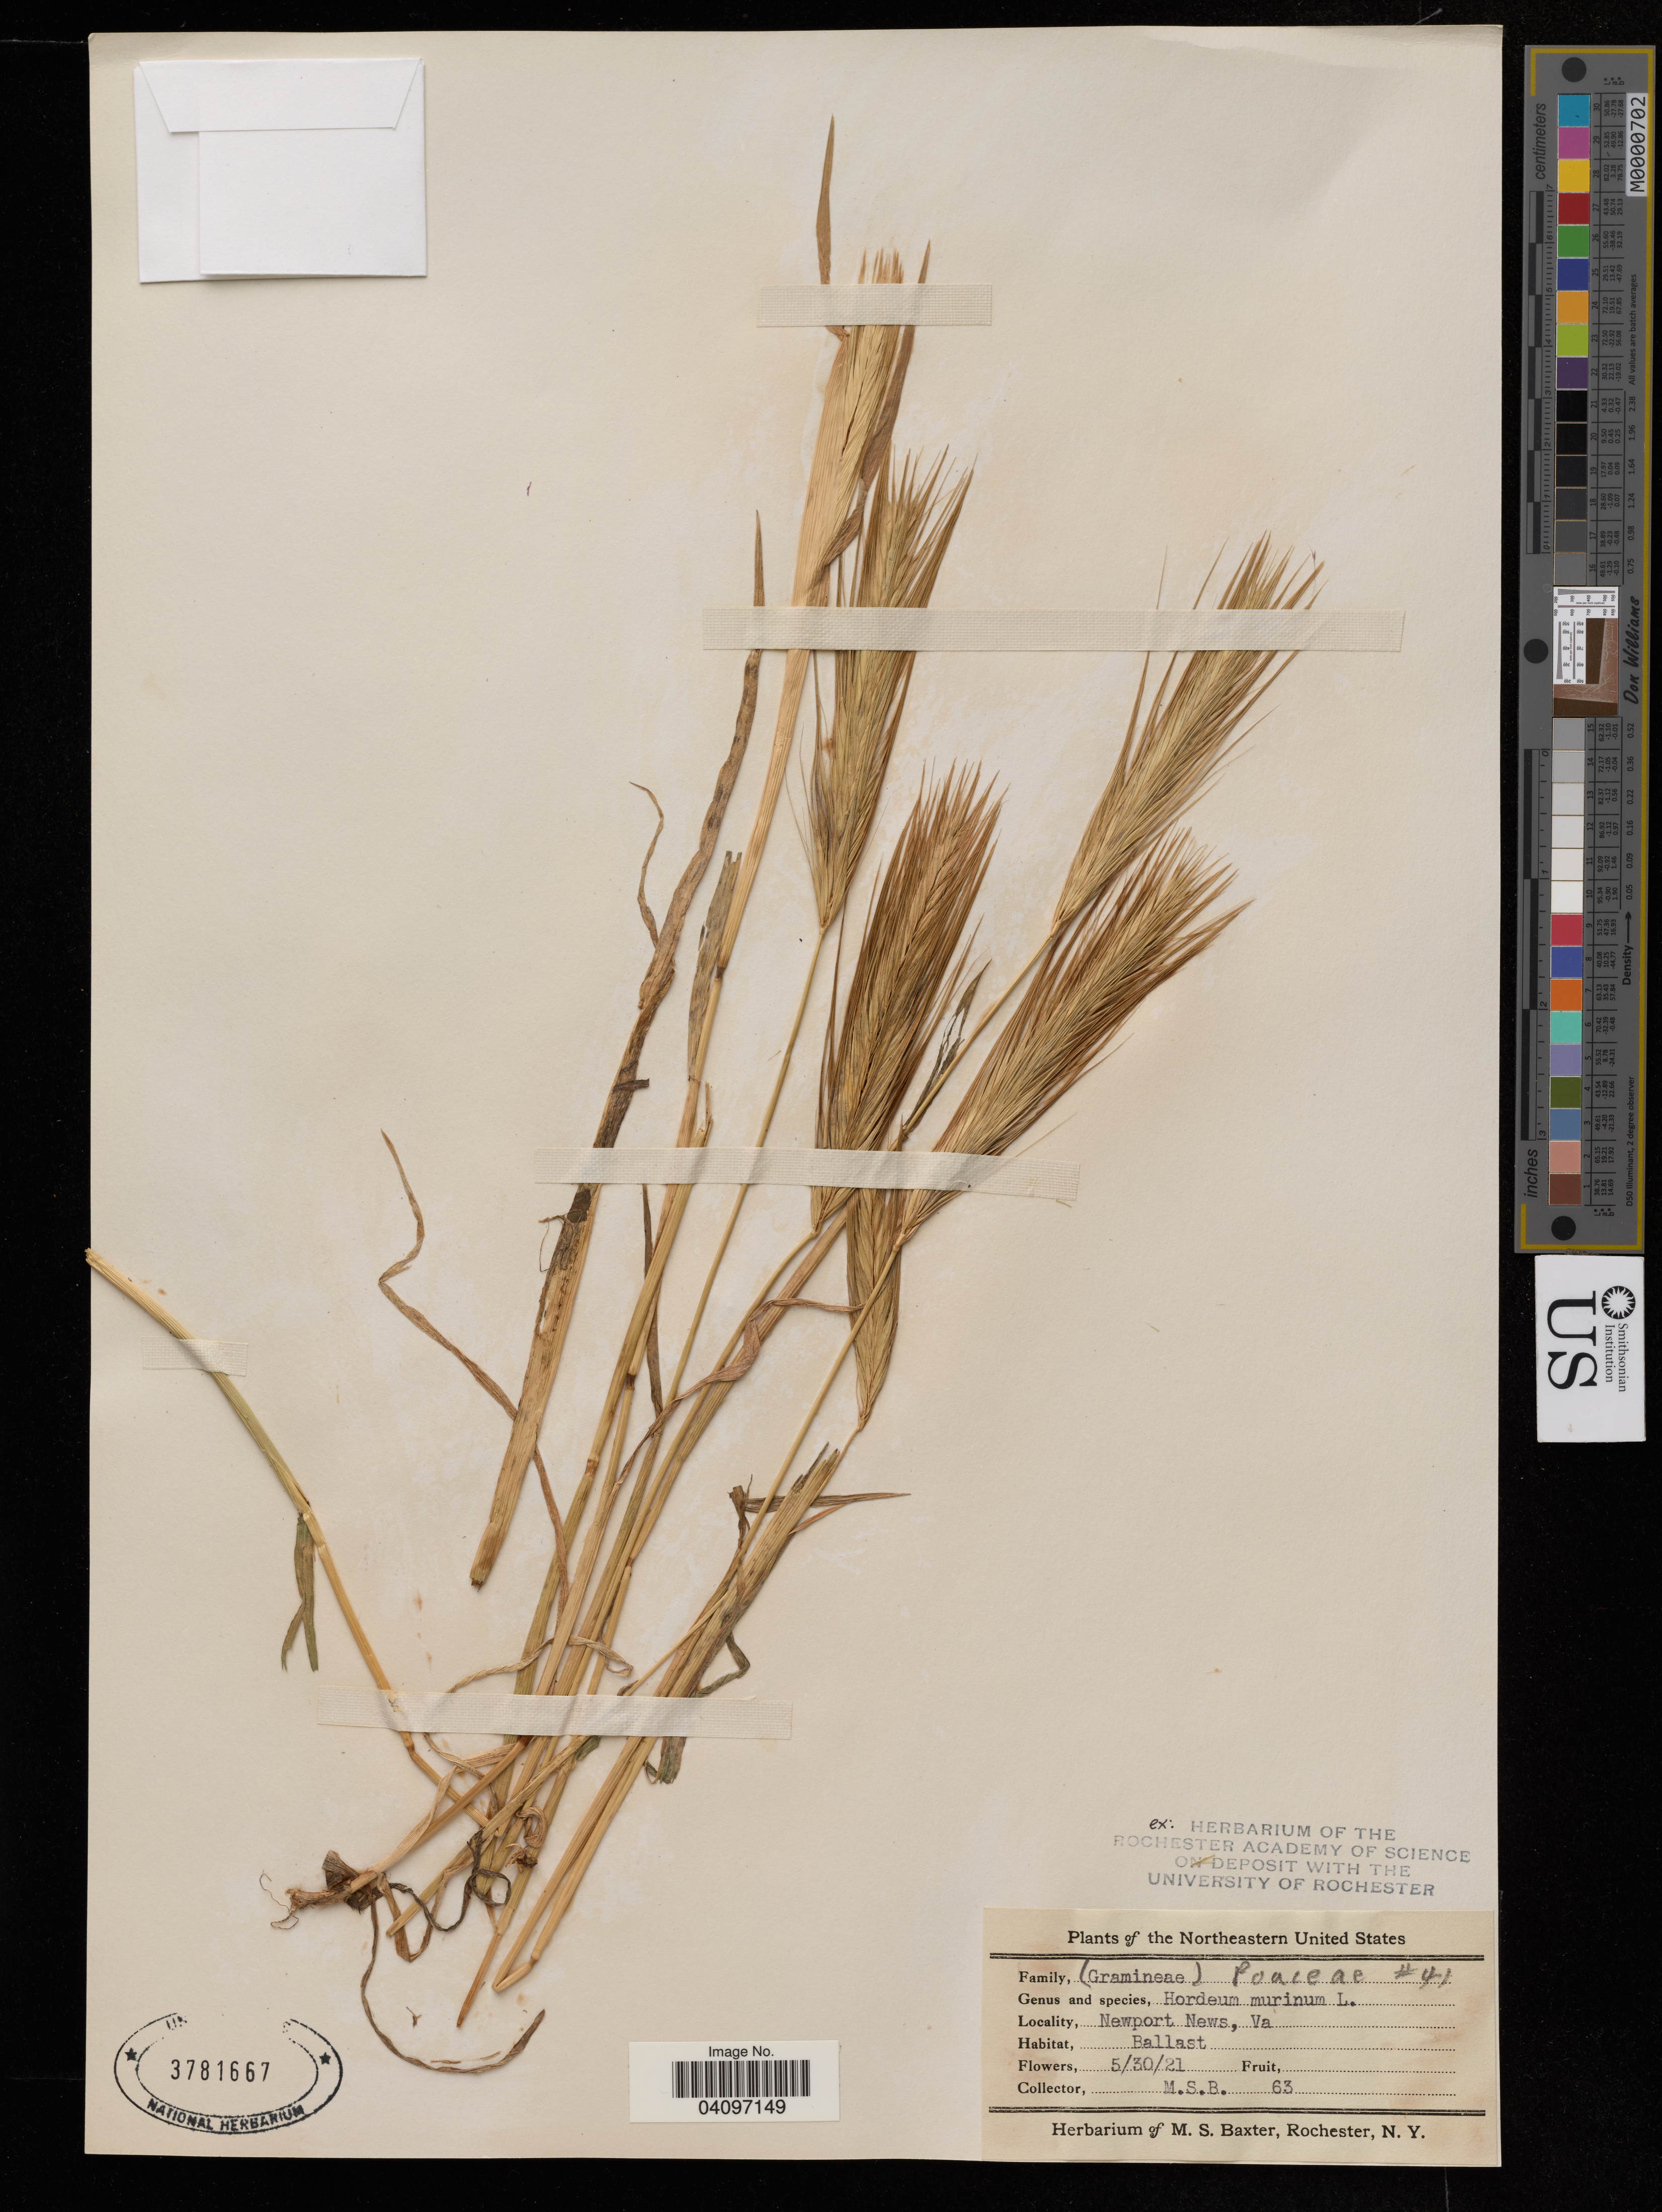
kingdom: Plantae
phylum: Tracheophyta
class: Liliopsida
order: Poales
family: Poaceae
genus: Hordeum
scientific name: Hordeum murinum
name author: L.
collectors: M. Baxter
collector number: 63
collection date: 2021-05-30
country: United States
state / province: Virginia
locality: The Northeastern United States. Newport News.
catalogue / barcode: US 3781667